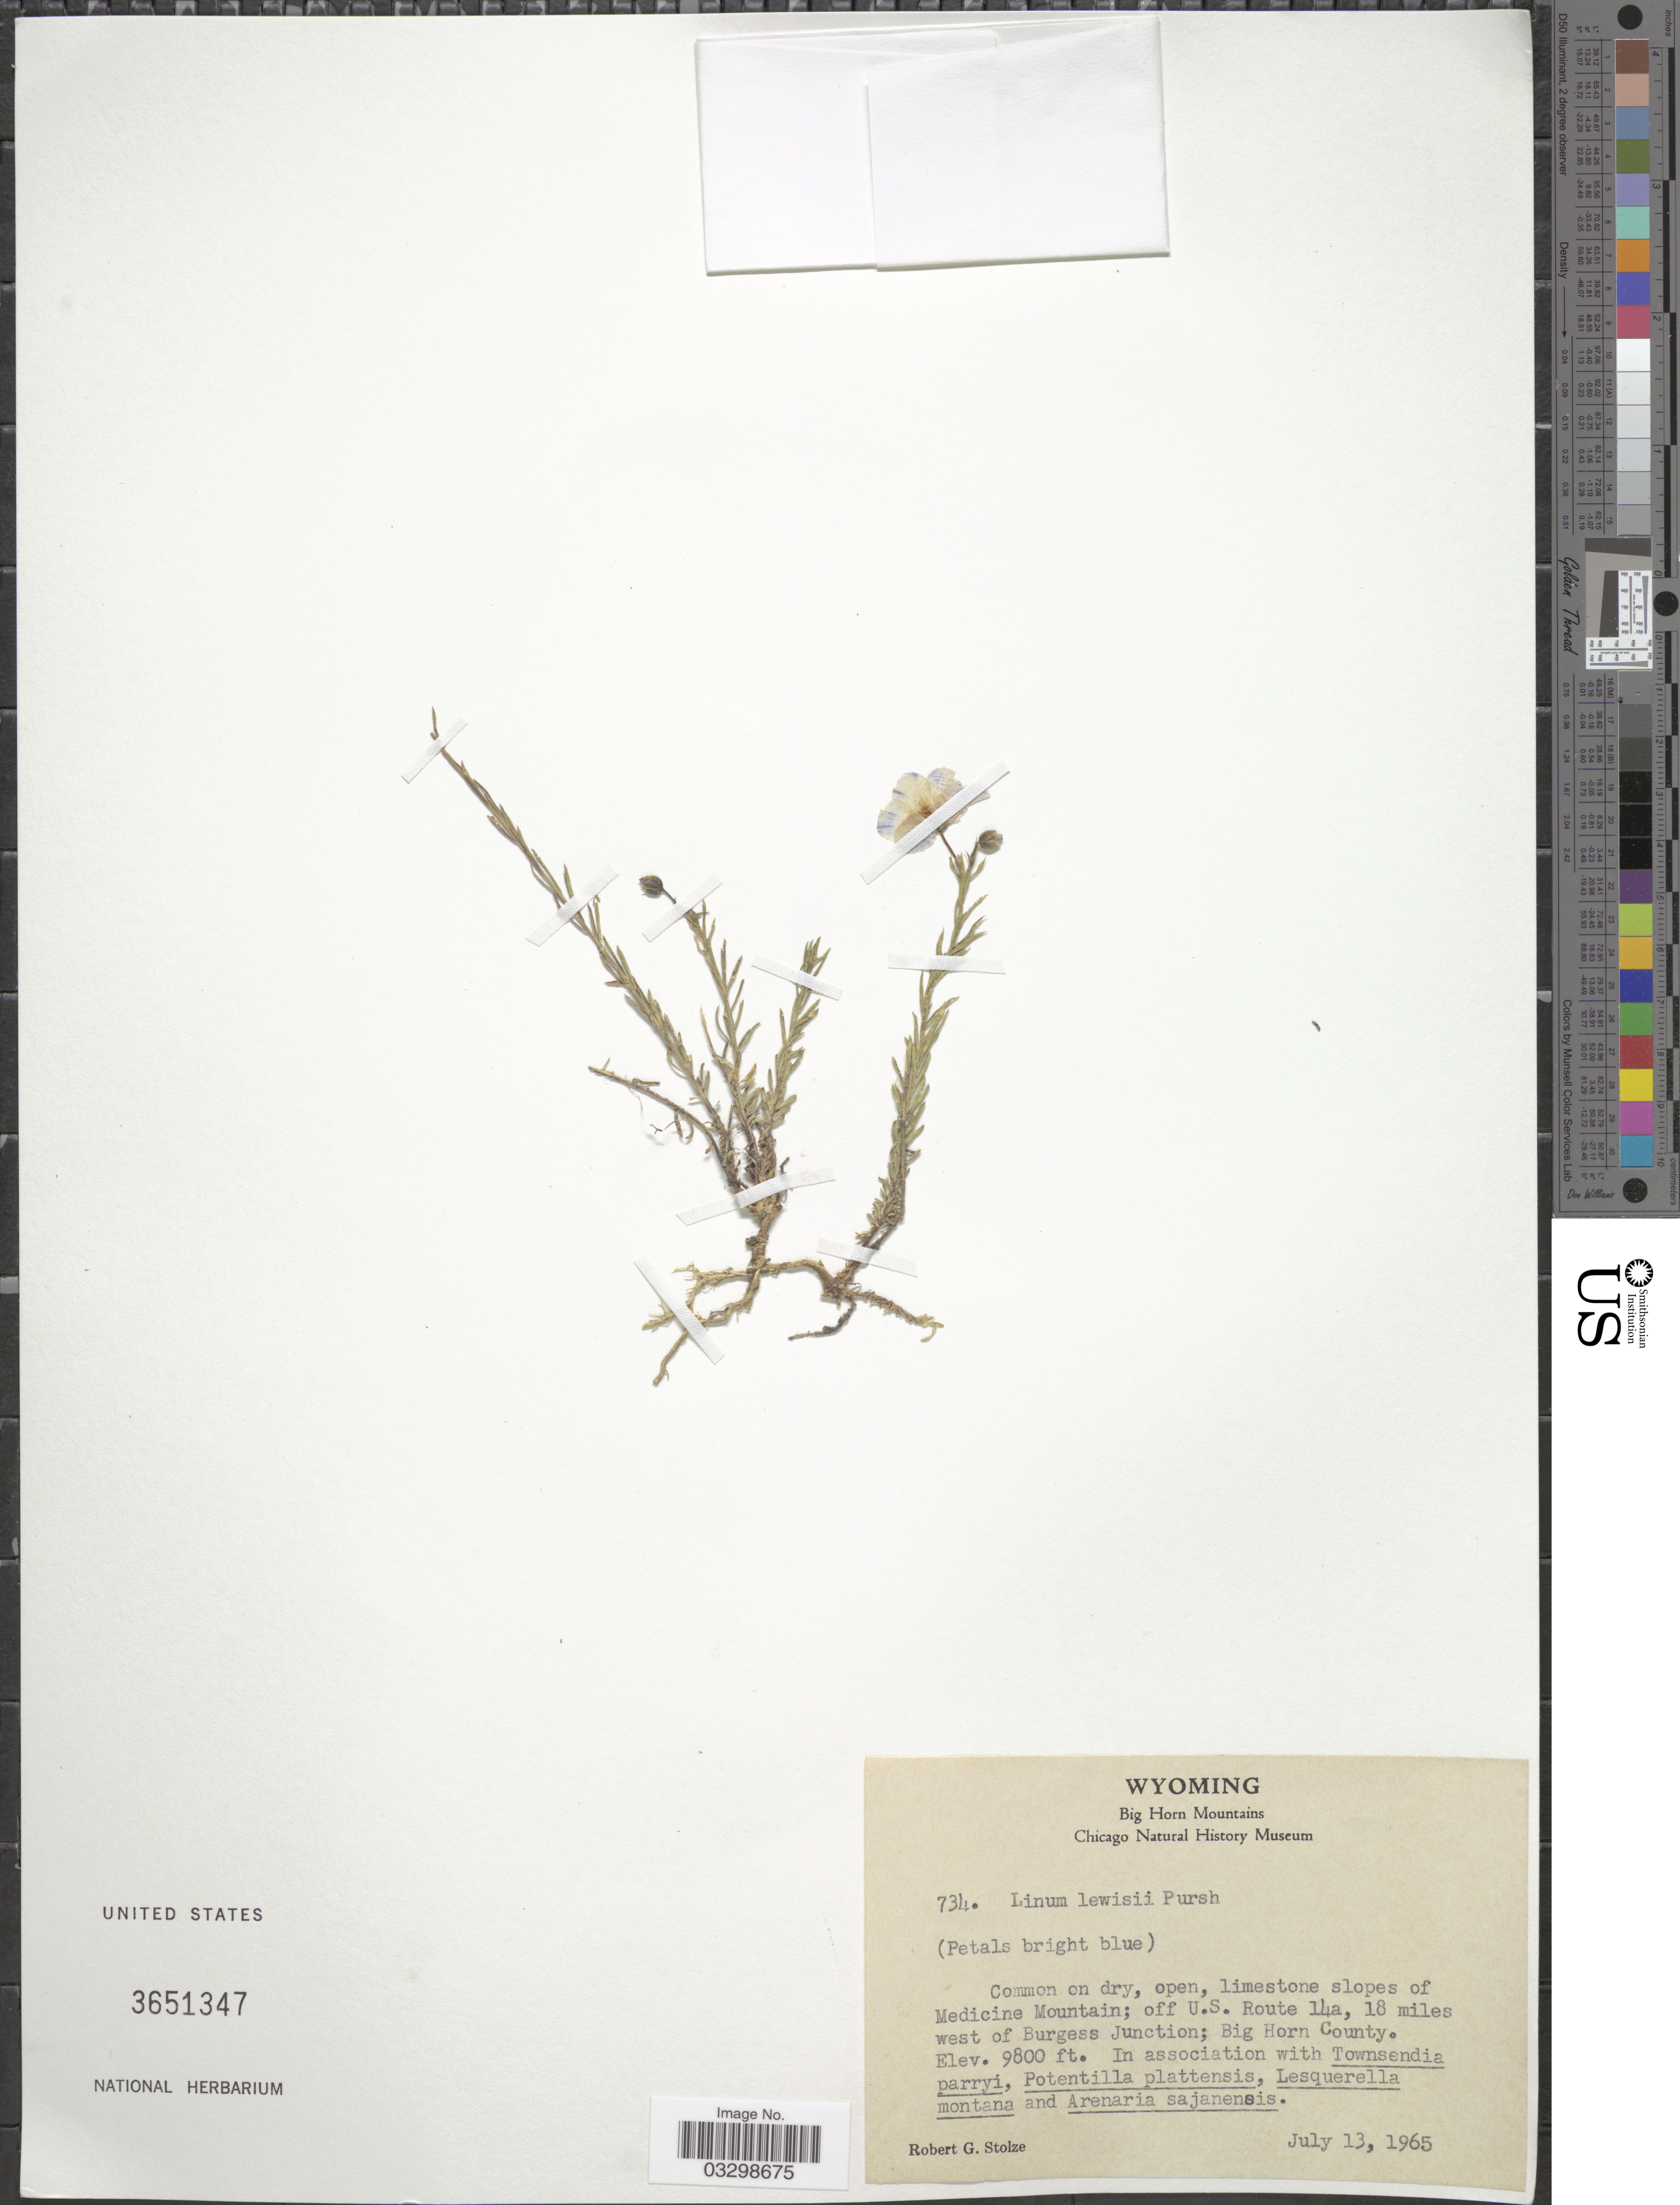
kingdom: Plantae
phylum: Tracheophyta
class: Magnoliopsida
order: Malpighiales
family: Linaceae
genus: Linum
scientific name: Linum lewisii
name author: Pursh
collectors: R. G. Stolze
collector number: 734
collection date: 1965-07-13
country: United States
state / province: Wyoming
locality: Limestone slopes of Medicine Mountain; off U.S. Route 14a, 18 miles west of Burgess Junction; Big Horn County.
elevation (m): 2987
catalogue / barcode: US 3651347